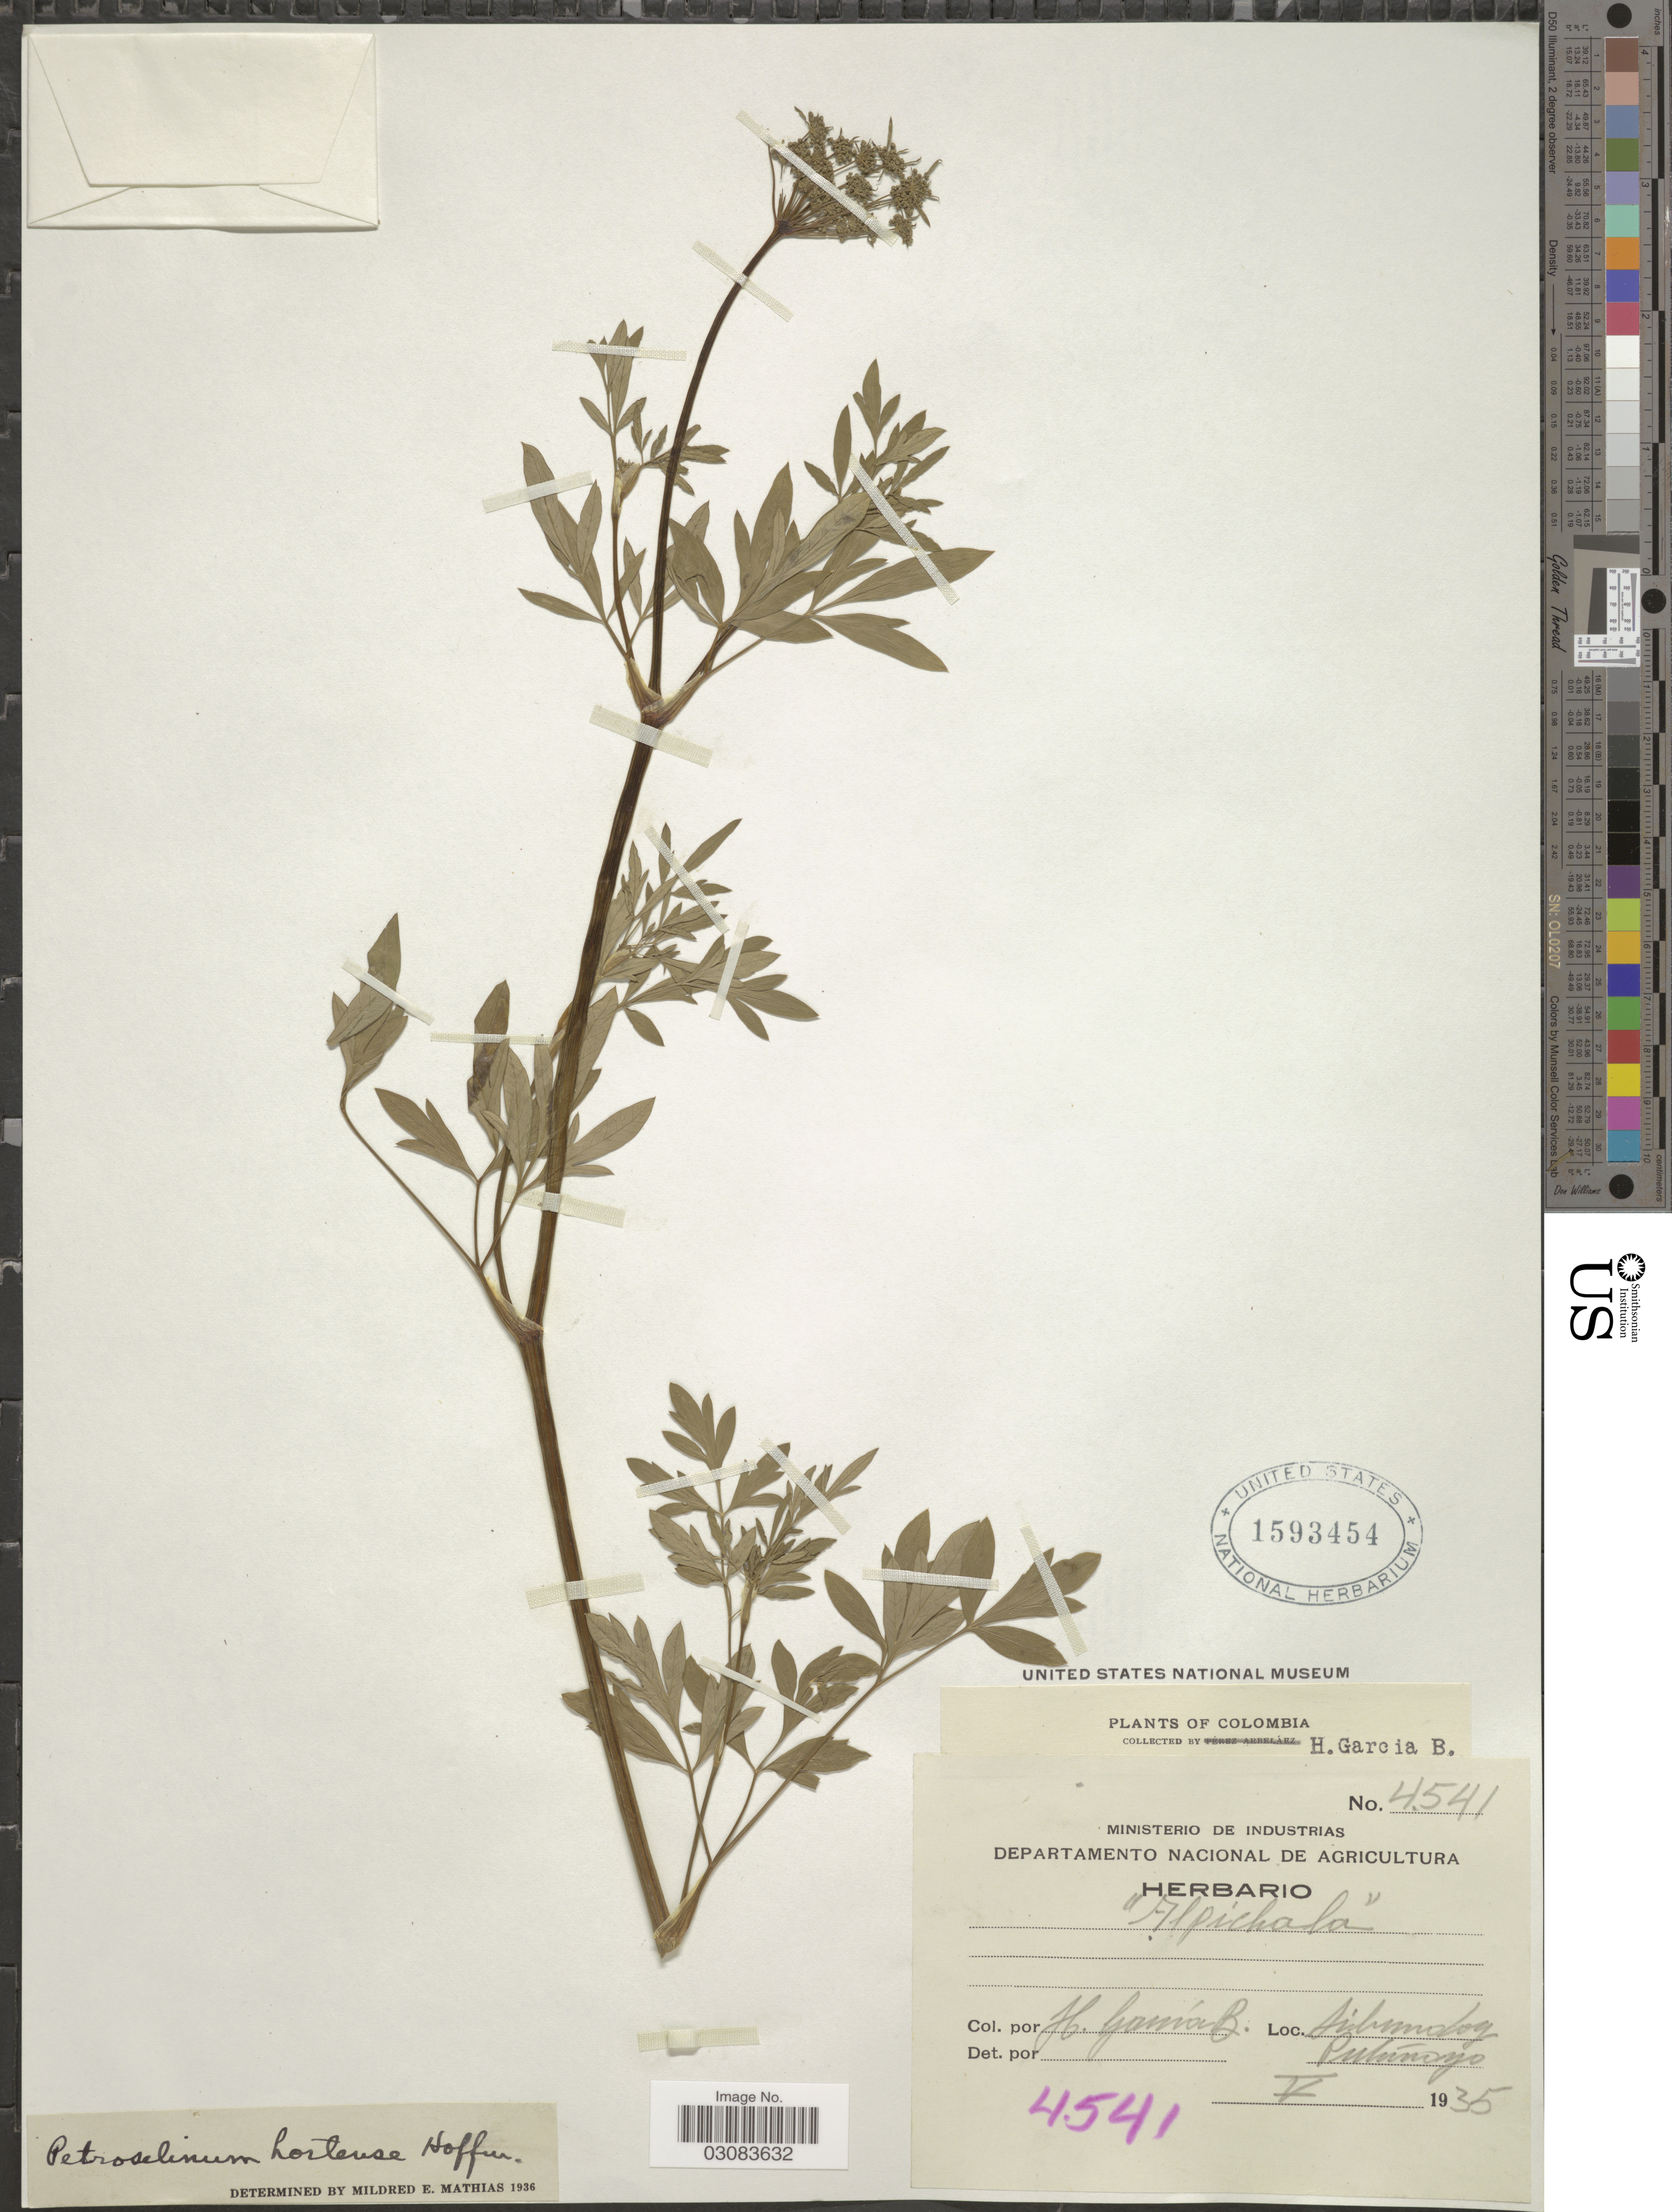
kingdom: Plantae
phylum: Tracheophyta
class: Magnoliopsida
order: Apiales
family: Apiaceae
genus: Petroselinum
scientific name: Petroselinum crispum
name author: (Mill.) Fuss.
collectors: H. García B.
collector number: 4541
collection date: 1935-05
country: Colombia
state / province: Putumayo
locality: Sibundoy.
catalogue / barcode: US 1593454